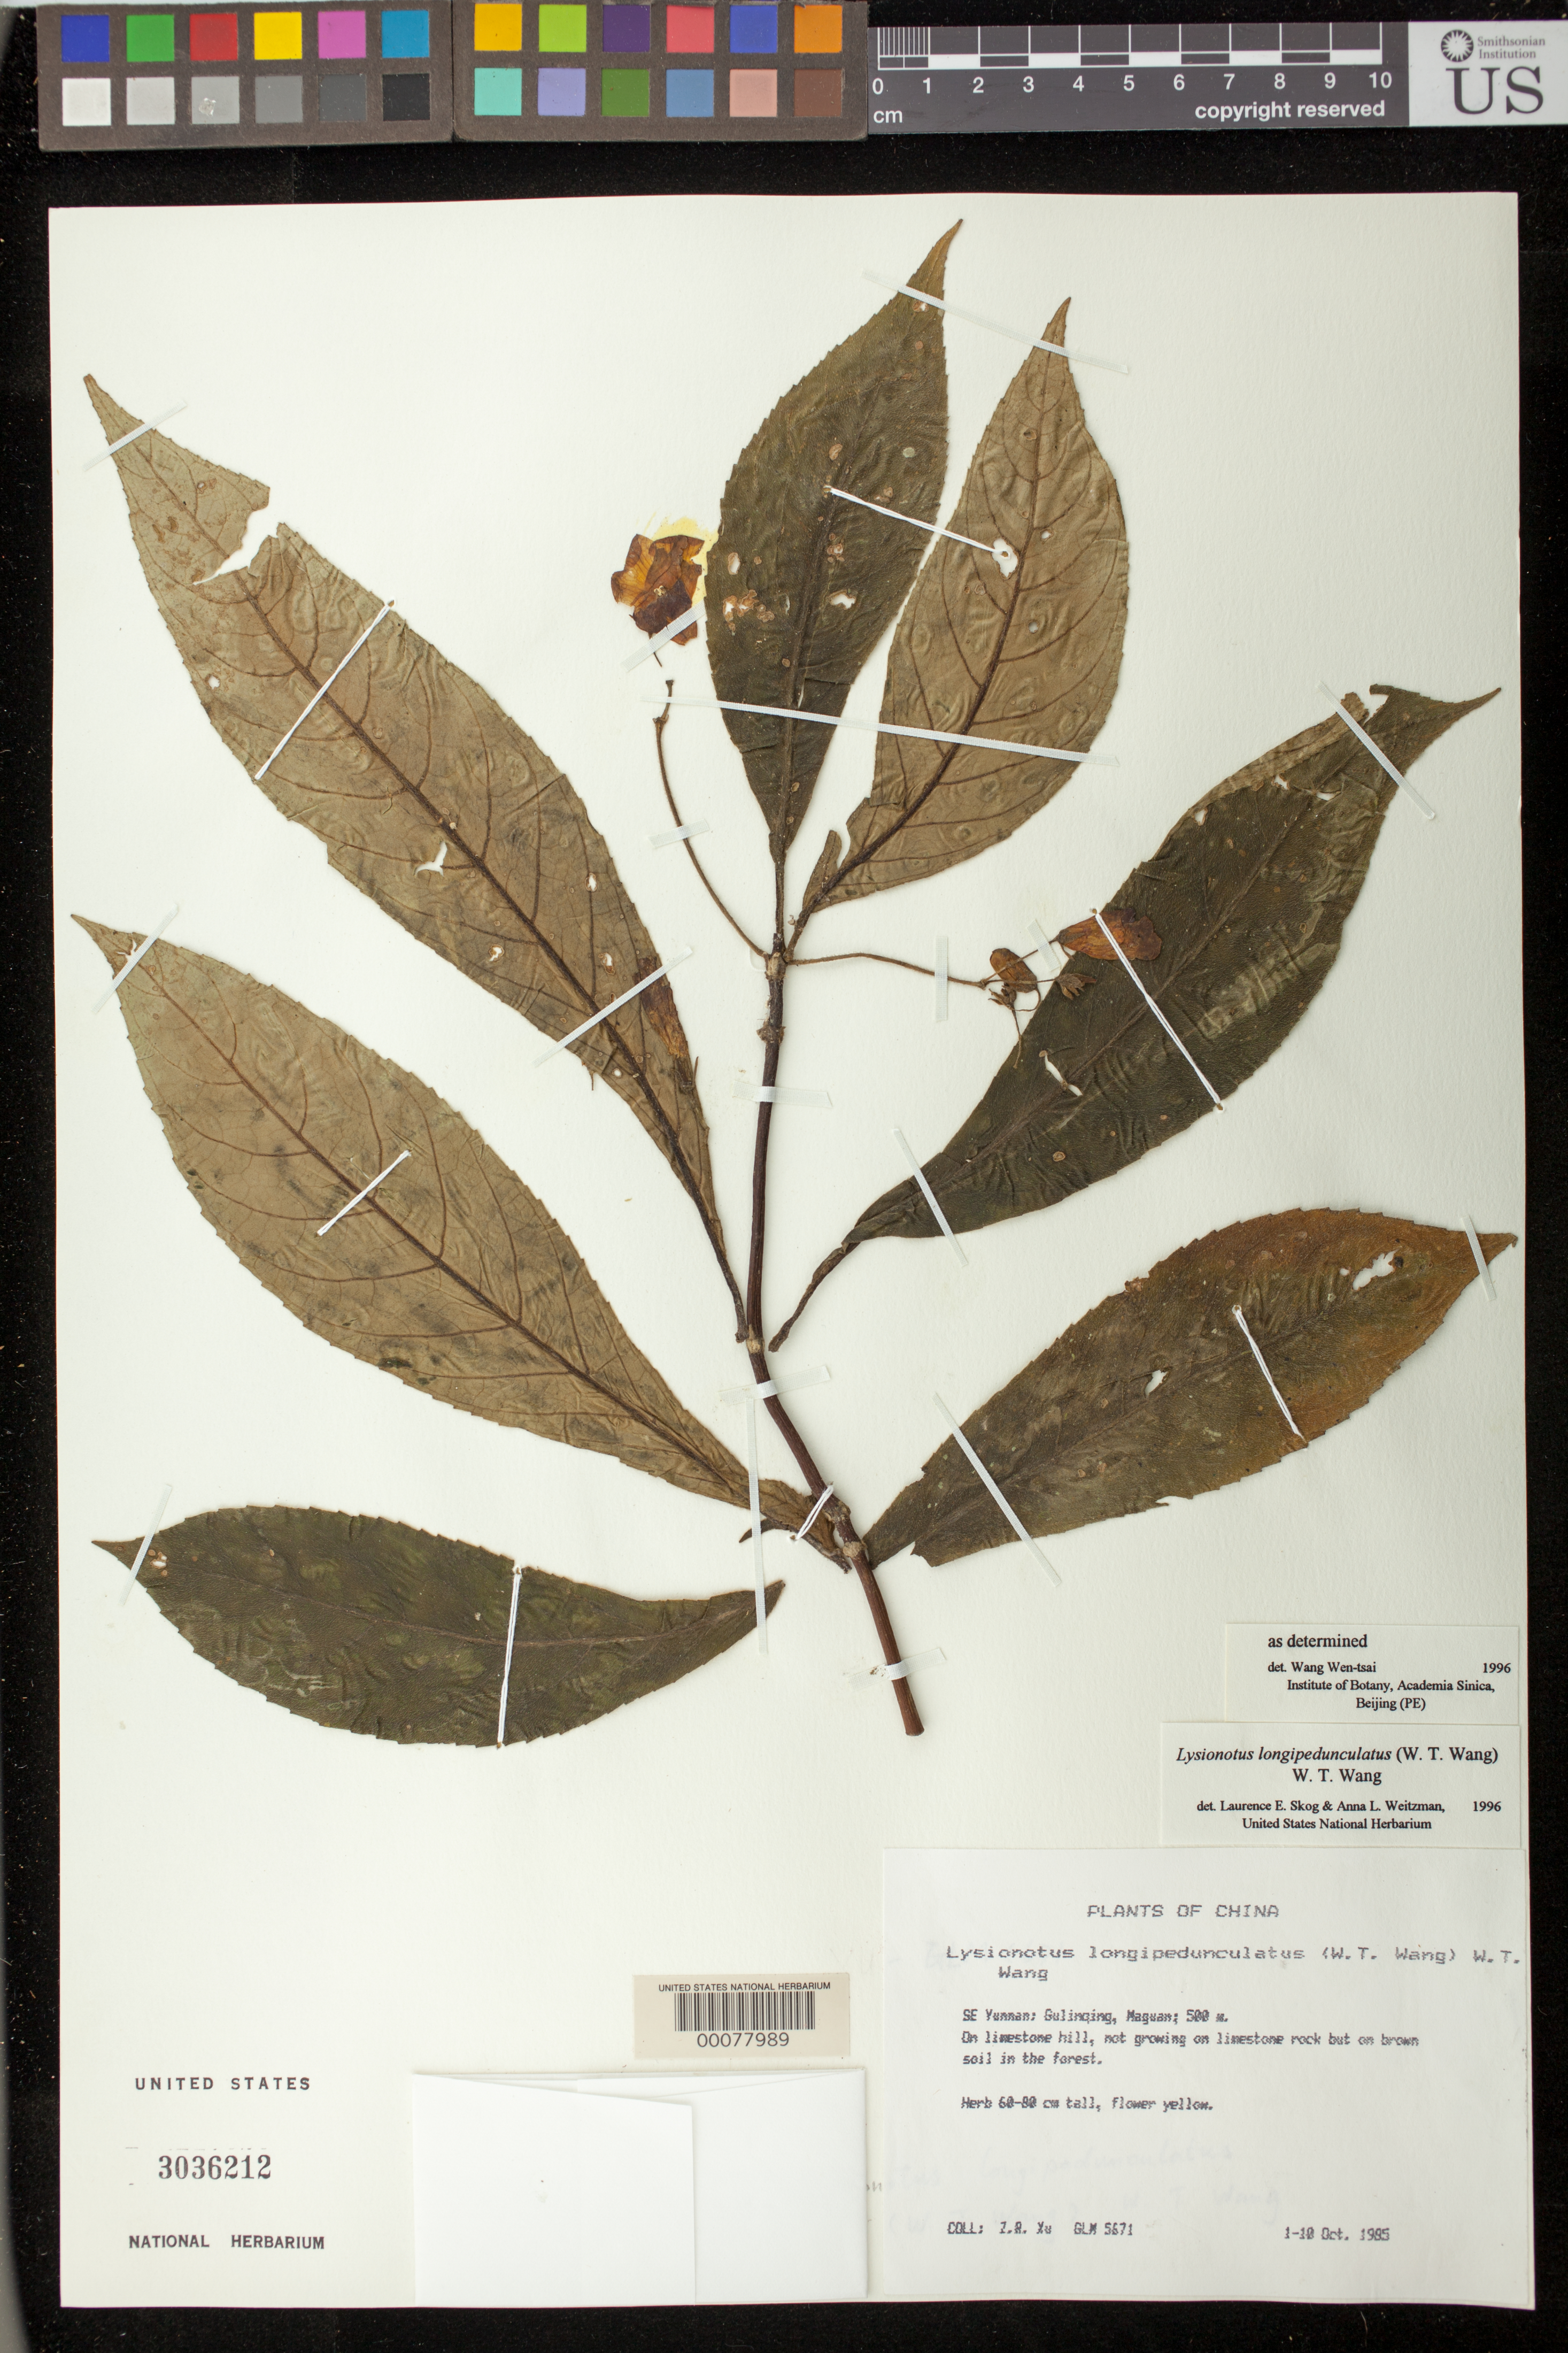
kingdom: Plantae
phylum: Tracheophyta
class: Magnoliopsida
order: Lamiales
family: Gesneriaceae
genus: Lysionotus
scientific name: Lysionotus longipedunculatus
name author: (W.T. Wang) W.T. Wang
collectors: Z. Xu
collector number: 5671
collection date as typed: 01-10 Oct 1985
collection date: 1985-10-01/1985-10-10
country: China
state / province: Yunnan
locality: Gulinging, maguan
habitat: On limestone hill, growing on brown soil in the forest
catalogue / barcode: US 3036212